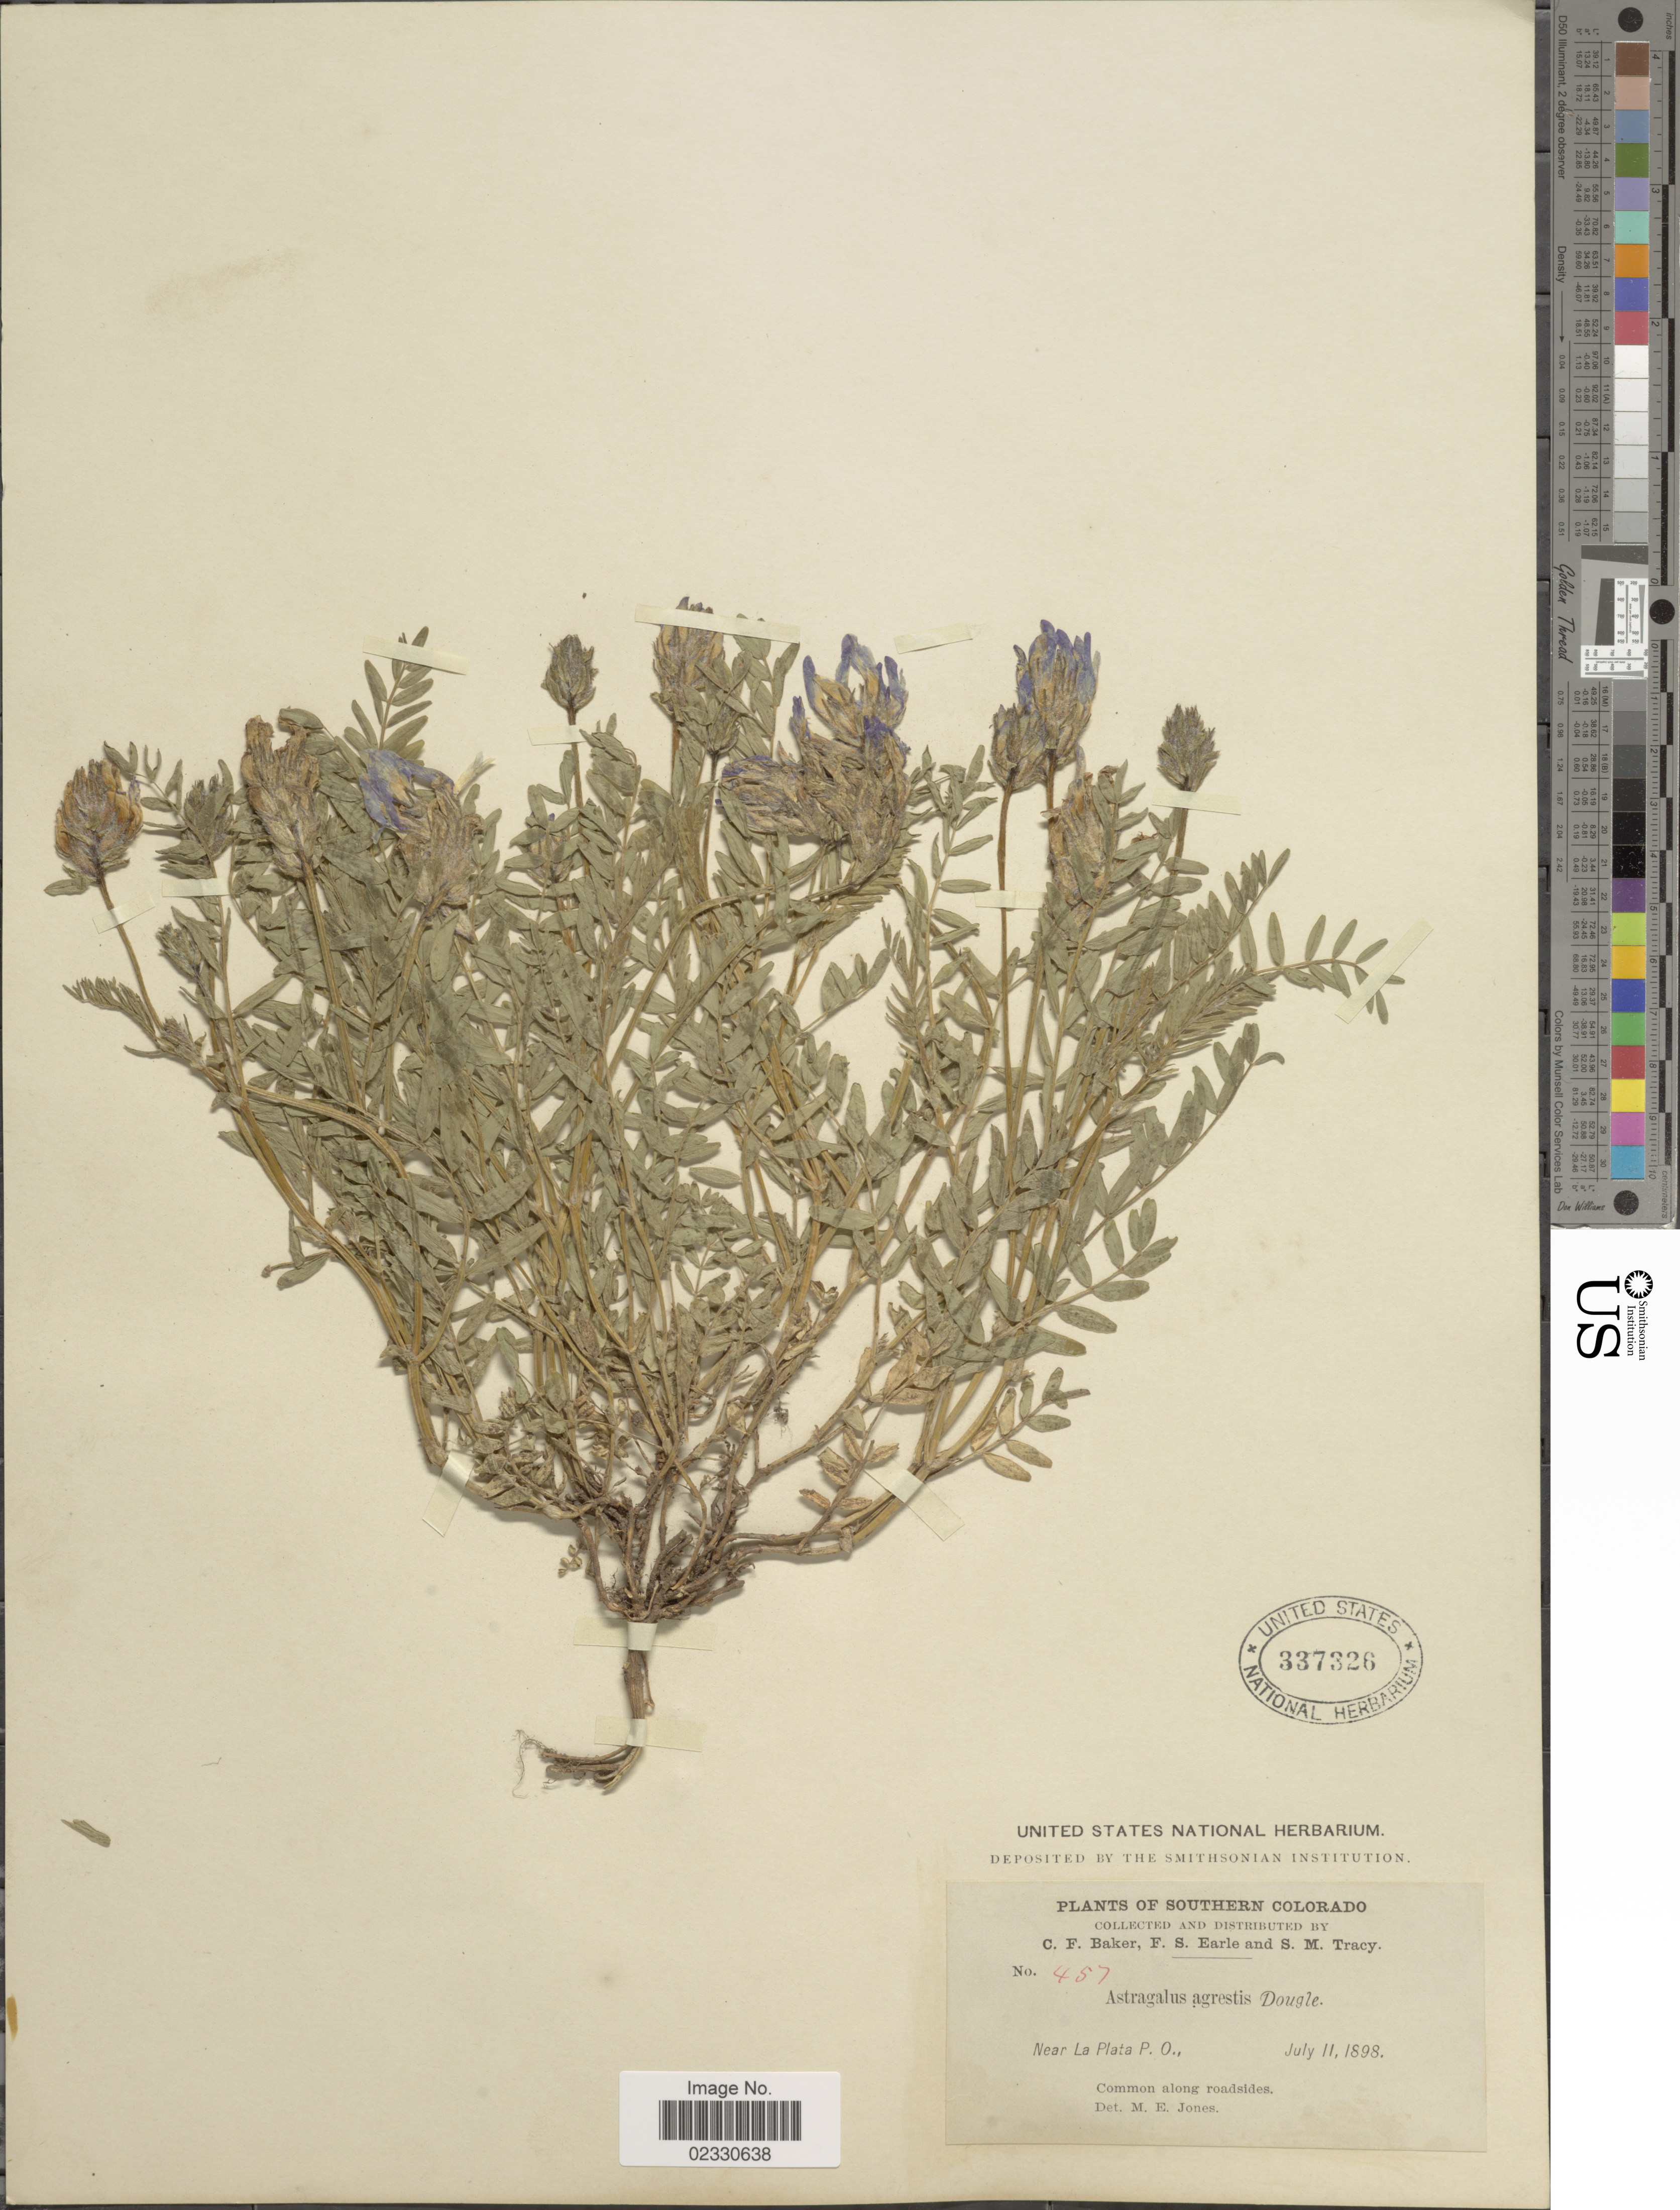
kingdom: Plantae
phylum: Tracheophyta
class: Magnoliopsida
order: Fabales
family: Fabaceae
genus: Astragalus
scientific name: Astragalus dasyglottis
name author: DC.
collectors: C. F. Baker, F. S. Earle & S. M. Tracy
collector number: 457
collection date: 1898-07-11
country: United States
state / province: Colorado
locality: Southern Colorado, Near La Plata P.O.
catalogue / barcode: US 337326